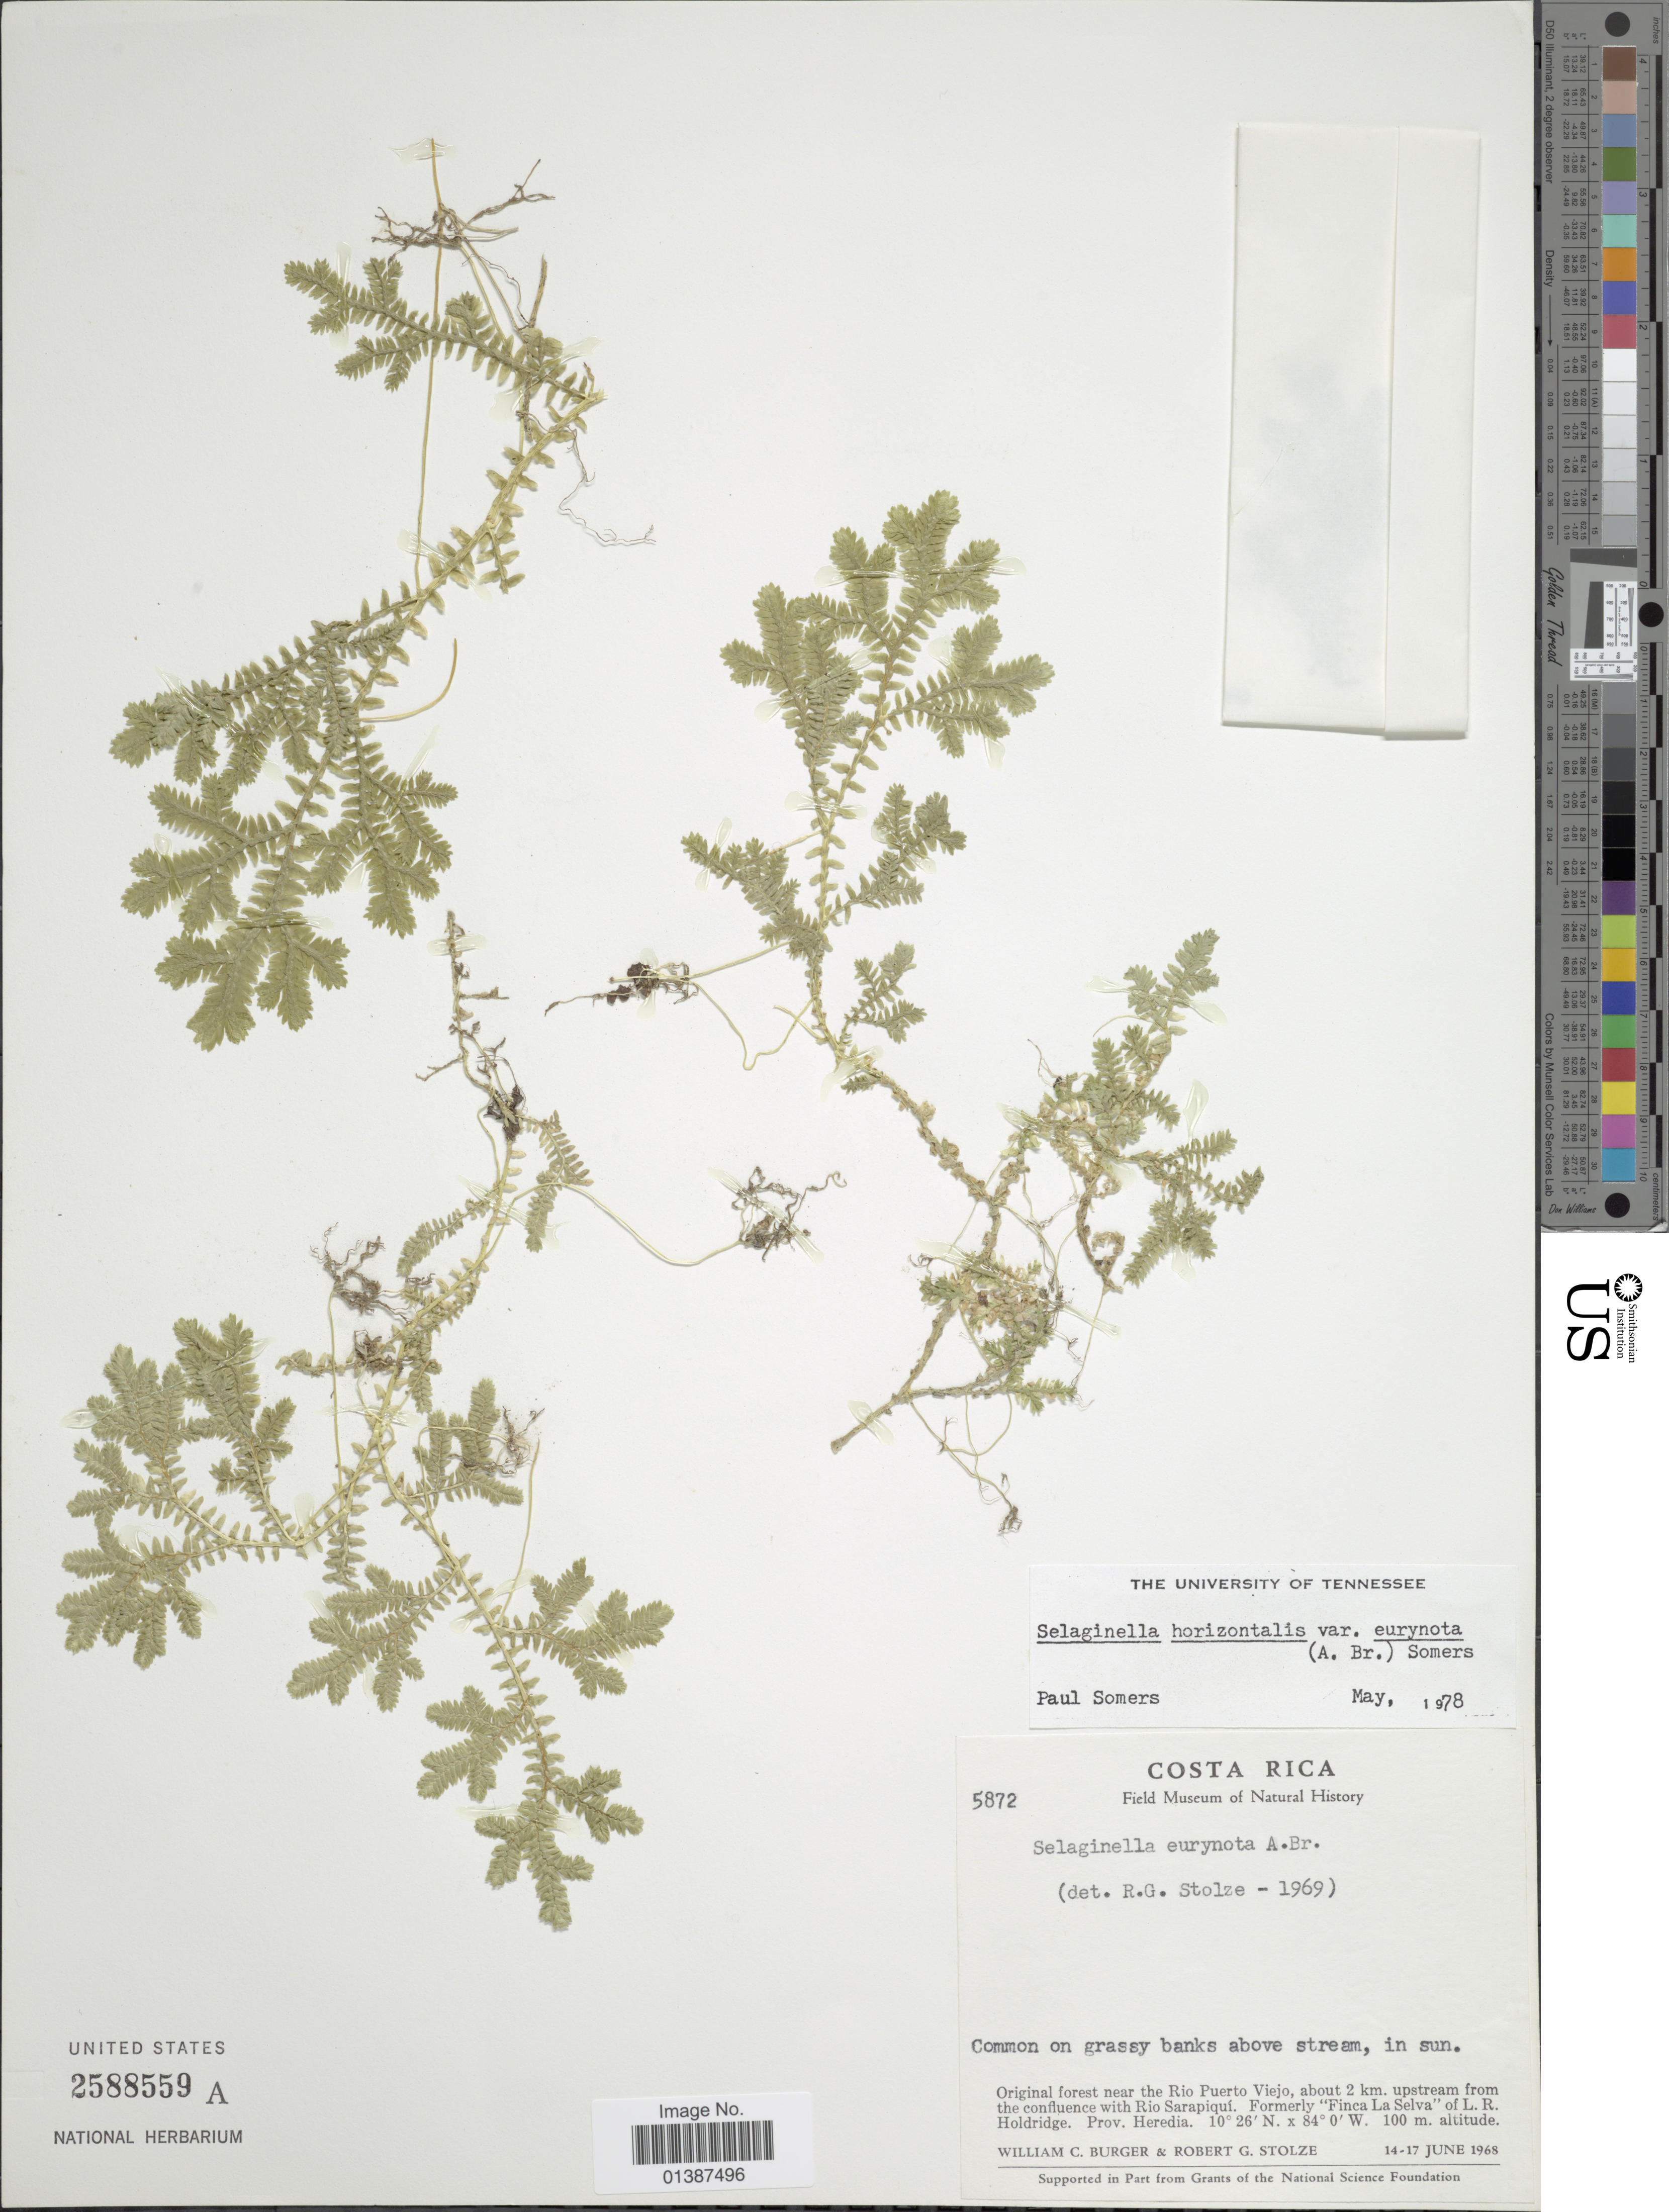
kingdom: Plantae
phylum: Tracheophyta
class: Lycopodiopsida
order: Selaginellales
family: Selaginellaceae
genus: Selaginella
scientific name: Selaginella eurynota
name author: A. Braun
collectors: W. Burger & R. G. Stolze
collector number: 5872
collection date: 1968-06-14/1968-06-17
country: Costa Rica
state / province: Heredia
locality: Original forest near the Rio Puerto Viejo, about 2 km upstream from the confluence with Rio Sarapiqui. Formerly 'Finca La Selva' of L.R. Holdridge, Prov. Heredia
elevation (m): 100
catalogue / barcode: US 2588559A